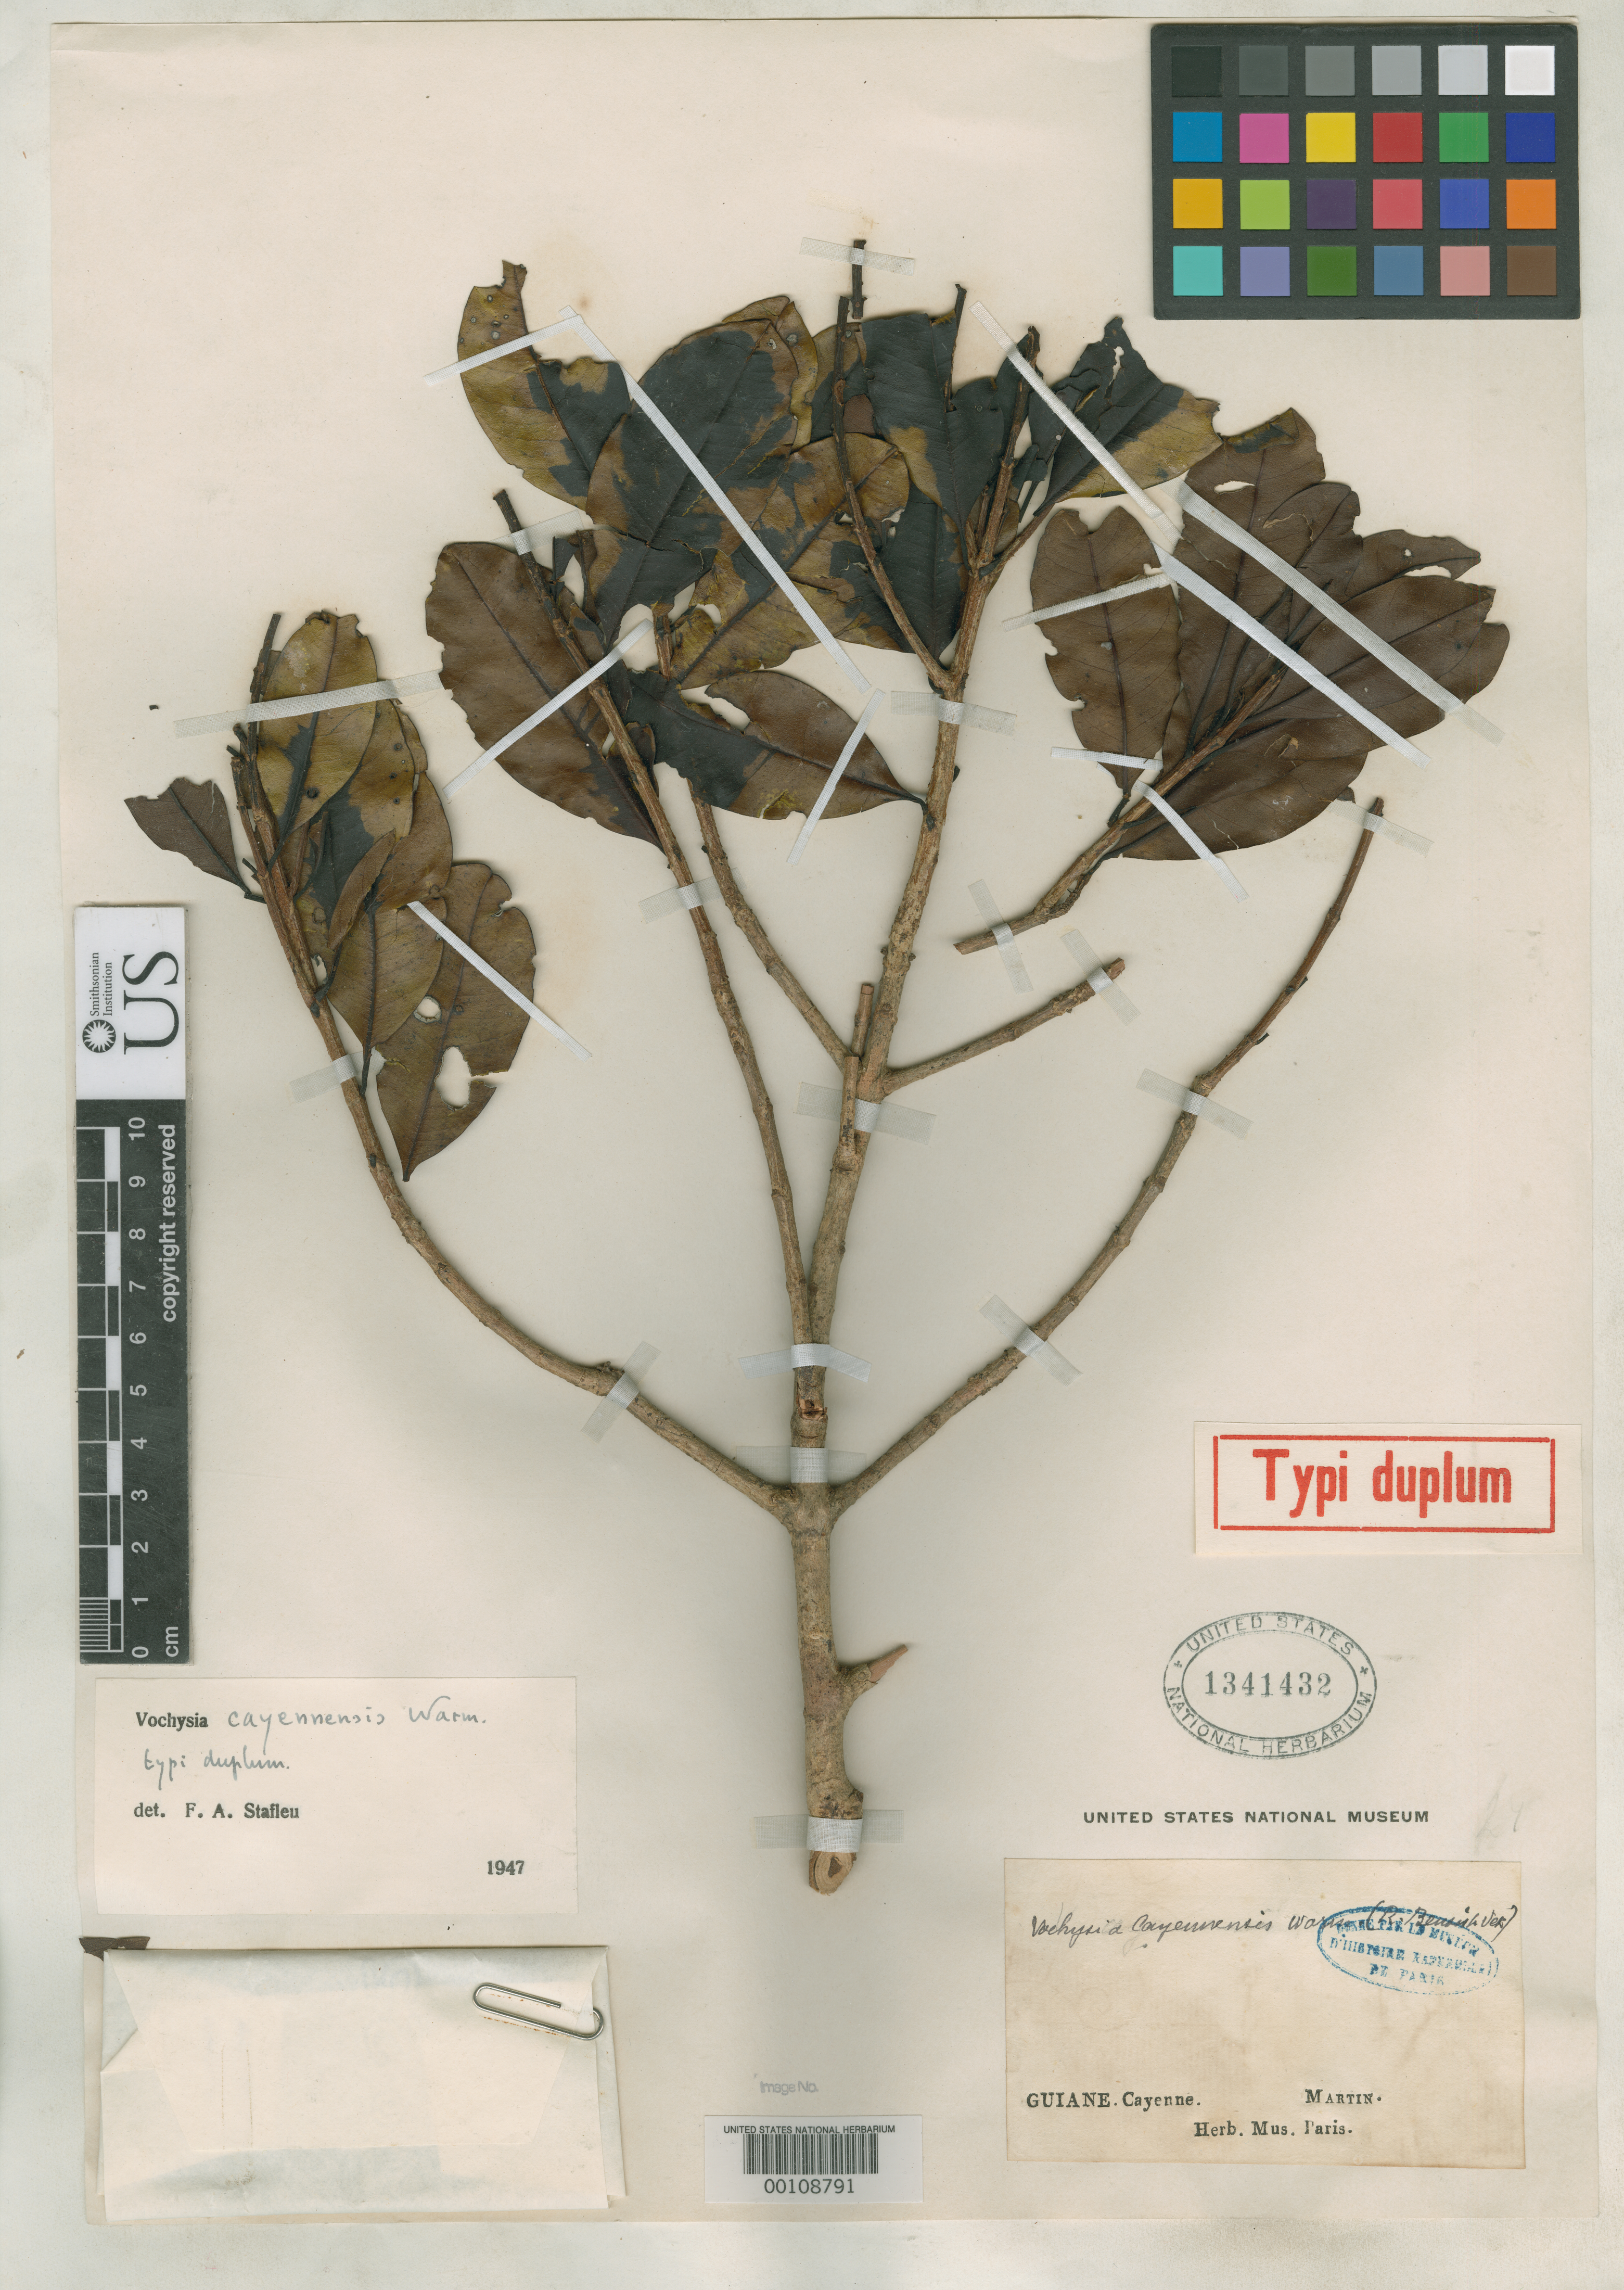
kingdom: Plantae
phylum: Tracheophyta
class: Magnoliopsida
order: Myrtales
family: Vochysiaceae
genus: Vochysia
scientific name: Vochysia cayennensis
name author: Warm. in Mart.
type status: Isotype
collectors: W. Martin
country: French Guiana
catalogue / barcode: US 1341432